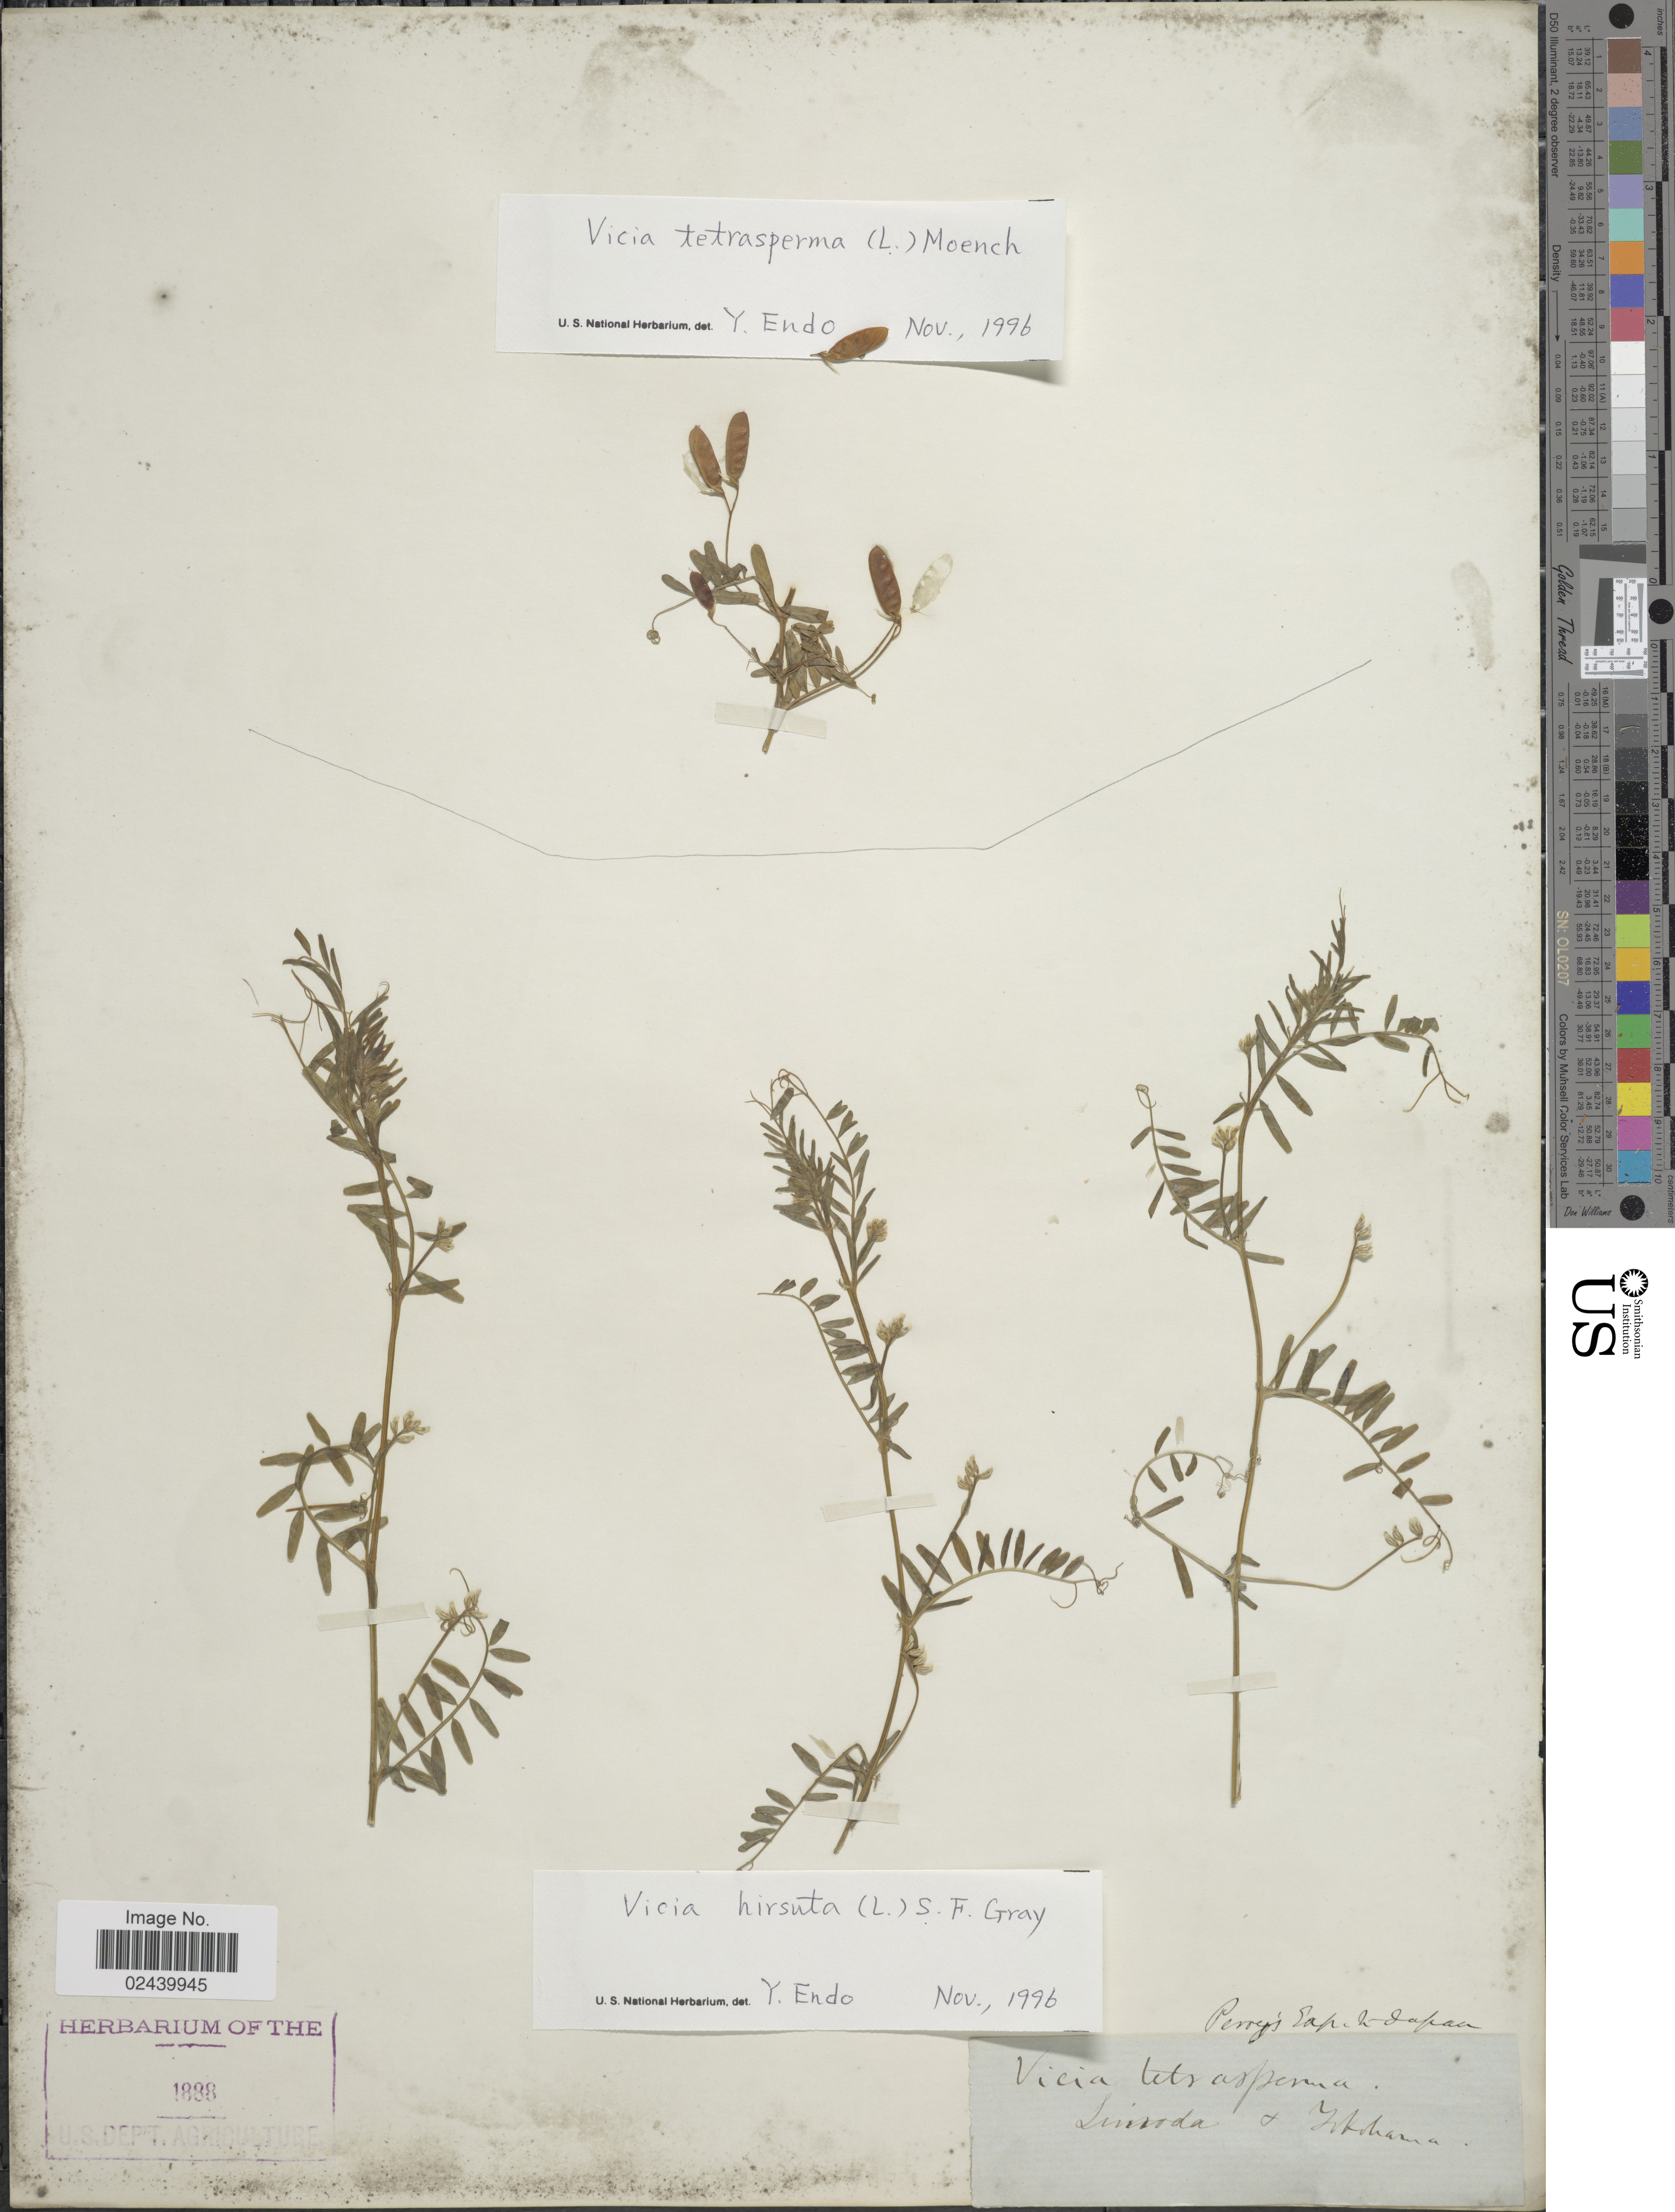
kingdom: Plantae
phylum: Tracheophyta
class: Magnoliopsida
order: Fabales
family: Fabaceae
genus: Vicia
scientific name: Vicia tetrasperma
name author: (L.) Schreb.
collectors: Perry Exped.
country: Japan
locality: Simoda, Yokohama